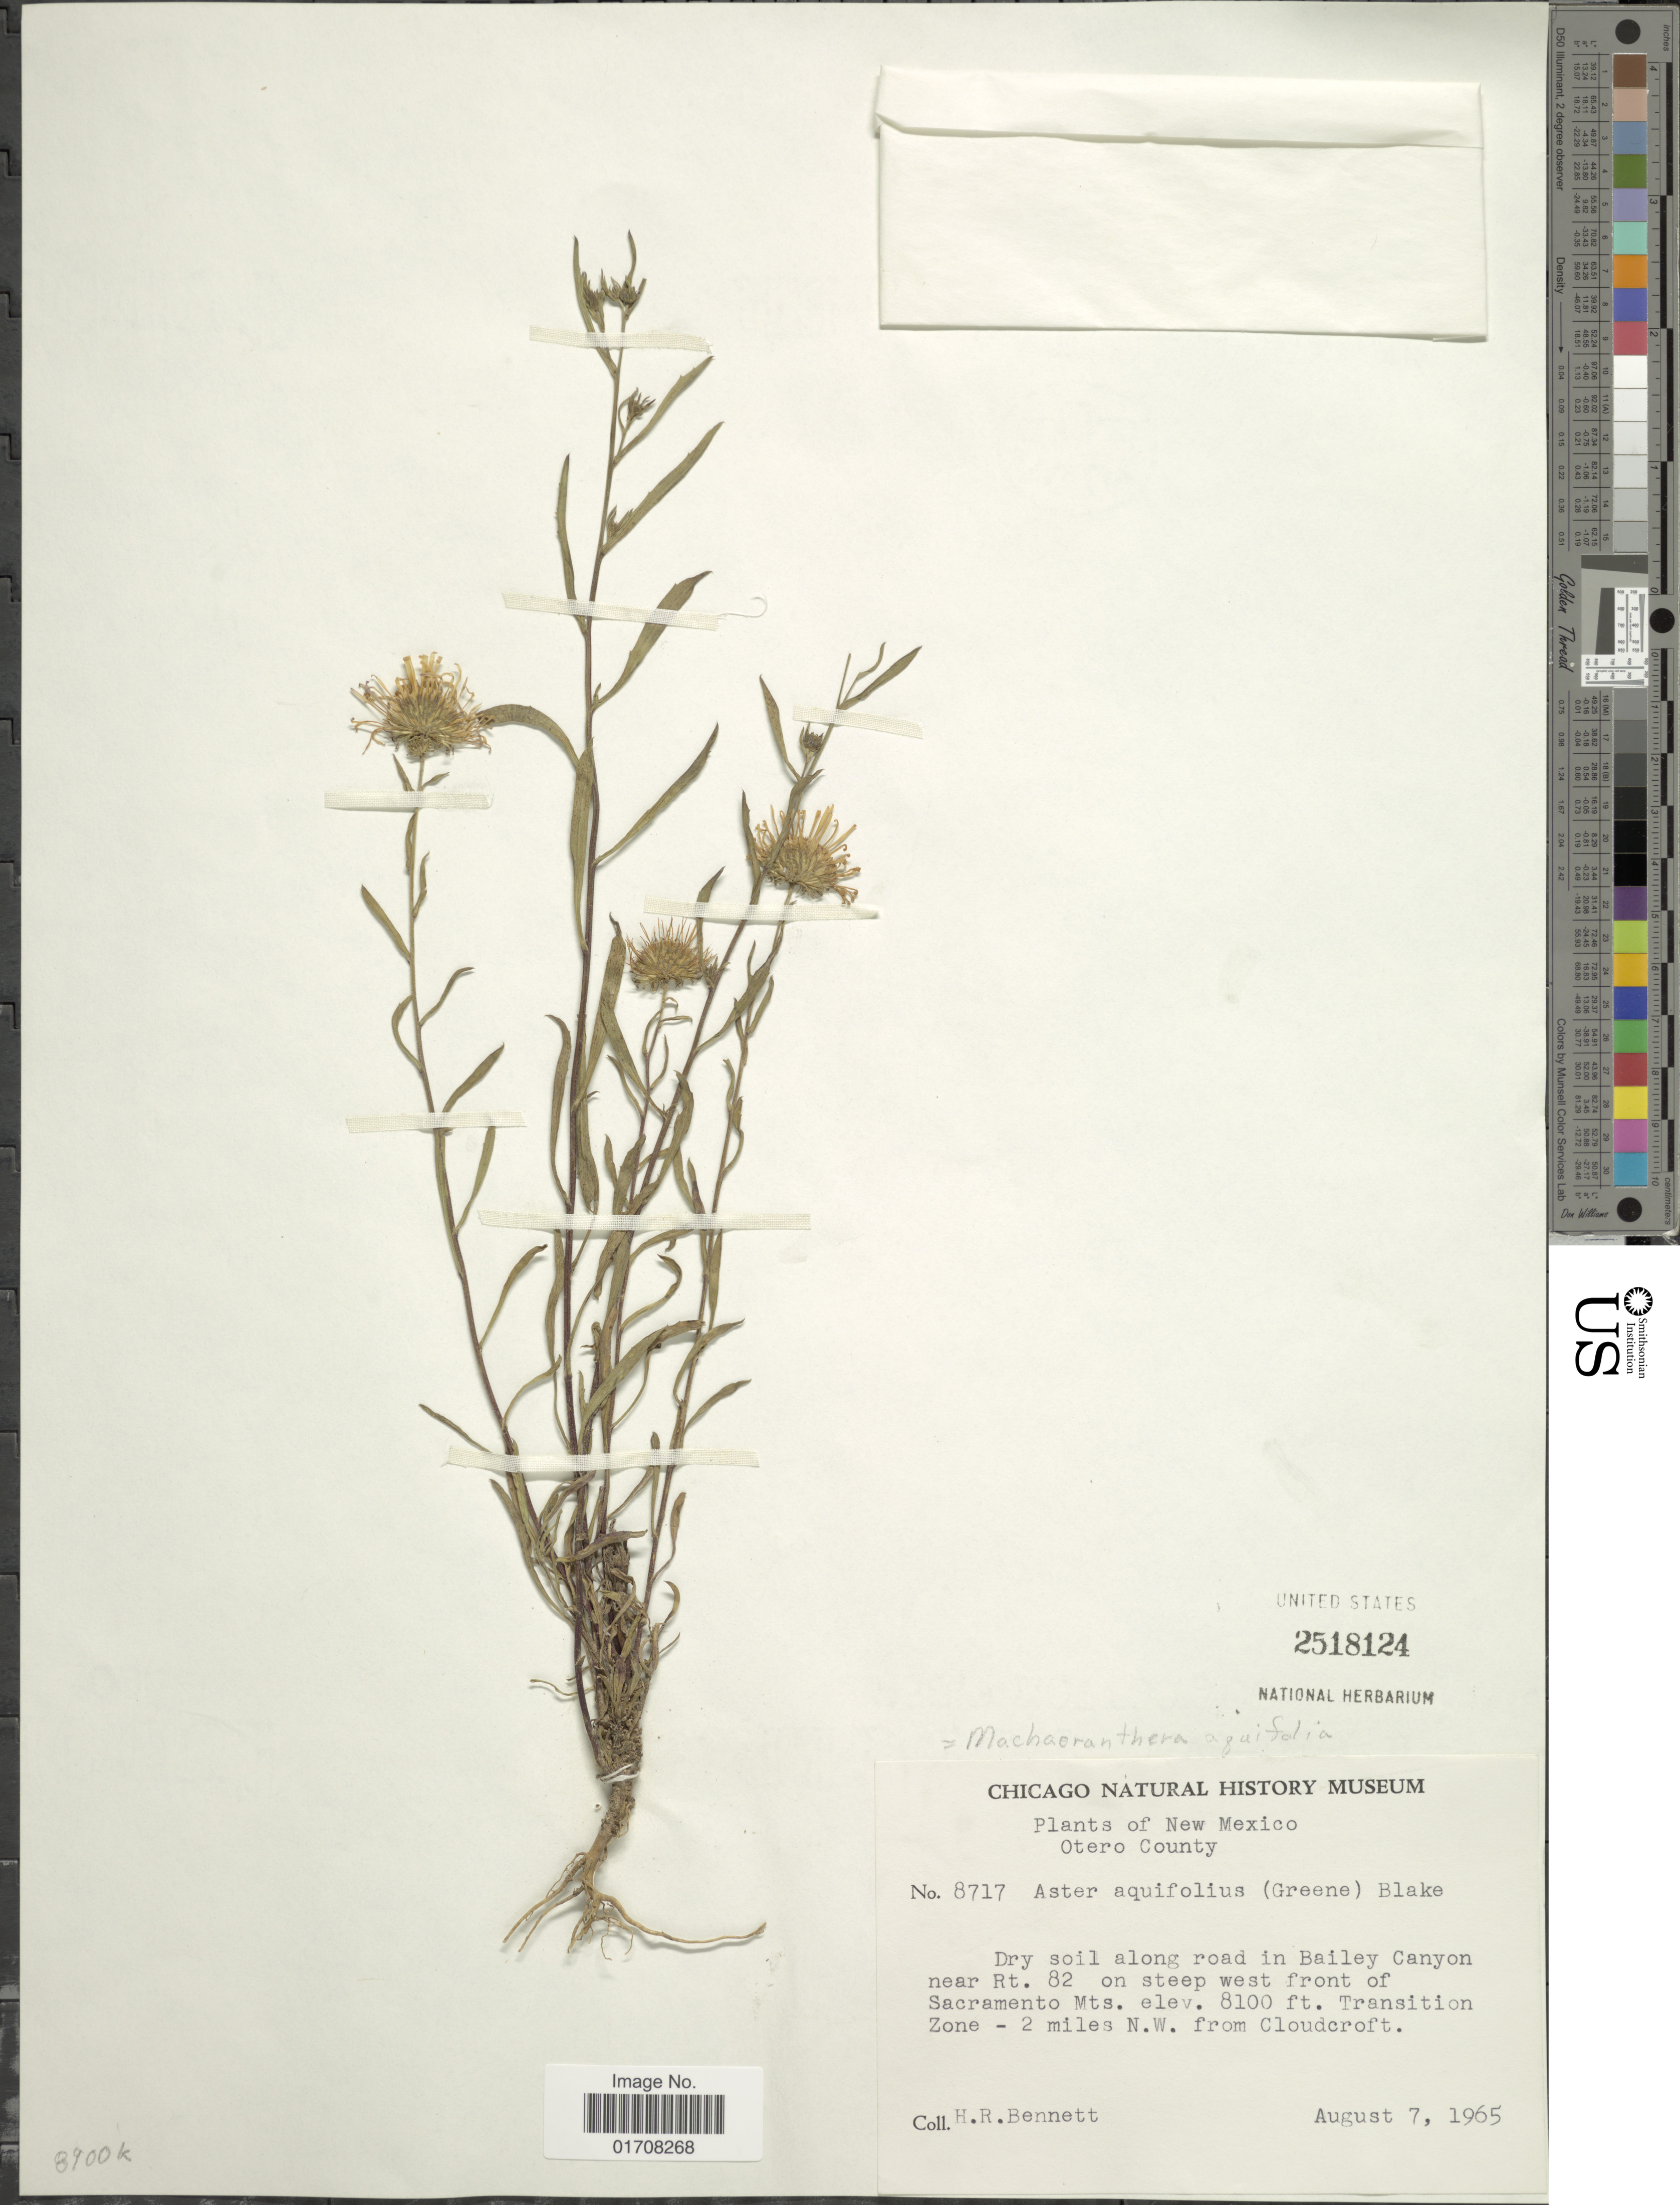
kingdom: Plantae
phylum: Tracheophyta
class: Magnoliopsida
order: Asterales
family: Asteraceae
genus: Machaeranthera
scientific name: Machaeranthera aquifolia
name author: Greene ex Wooton & Standl.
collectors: H. R. Bennett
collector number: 8717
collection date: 1965-08-07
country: United States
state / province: New Mexico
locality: Otero County, along road in Bailey Canyon near Rt. 82 on steep west front of Sacramento Mts., Transition Zone, 2 miles N.W. from Cloudcroft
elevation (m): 2469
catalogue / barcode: US 2518124